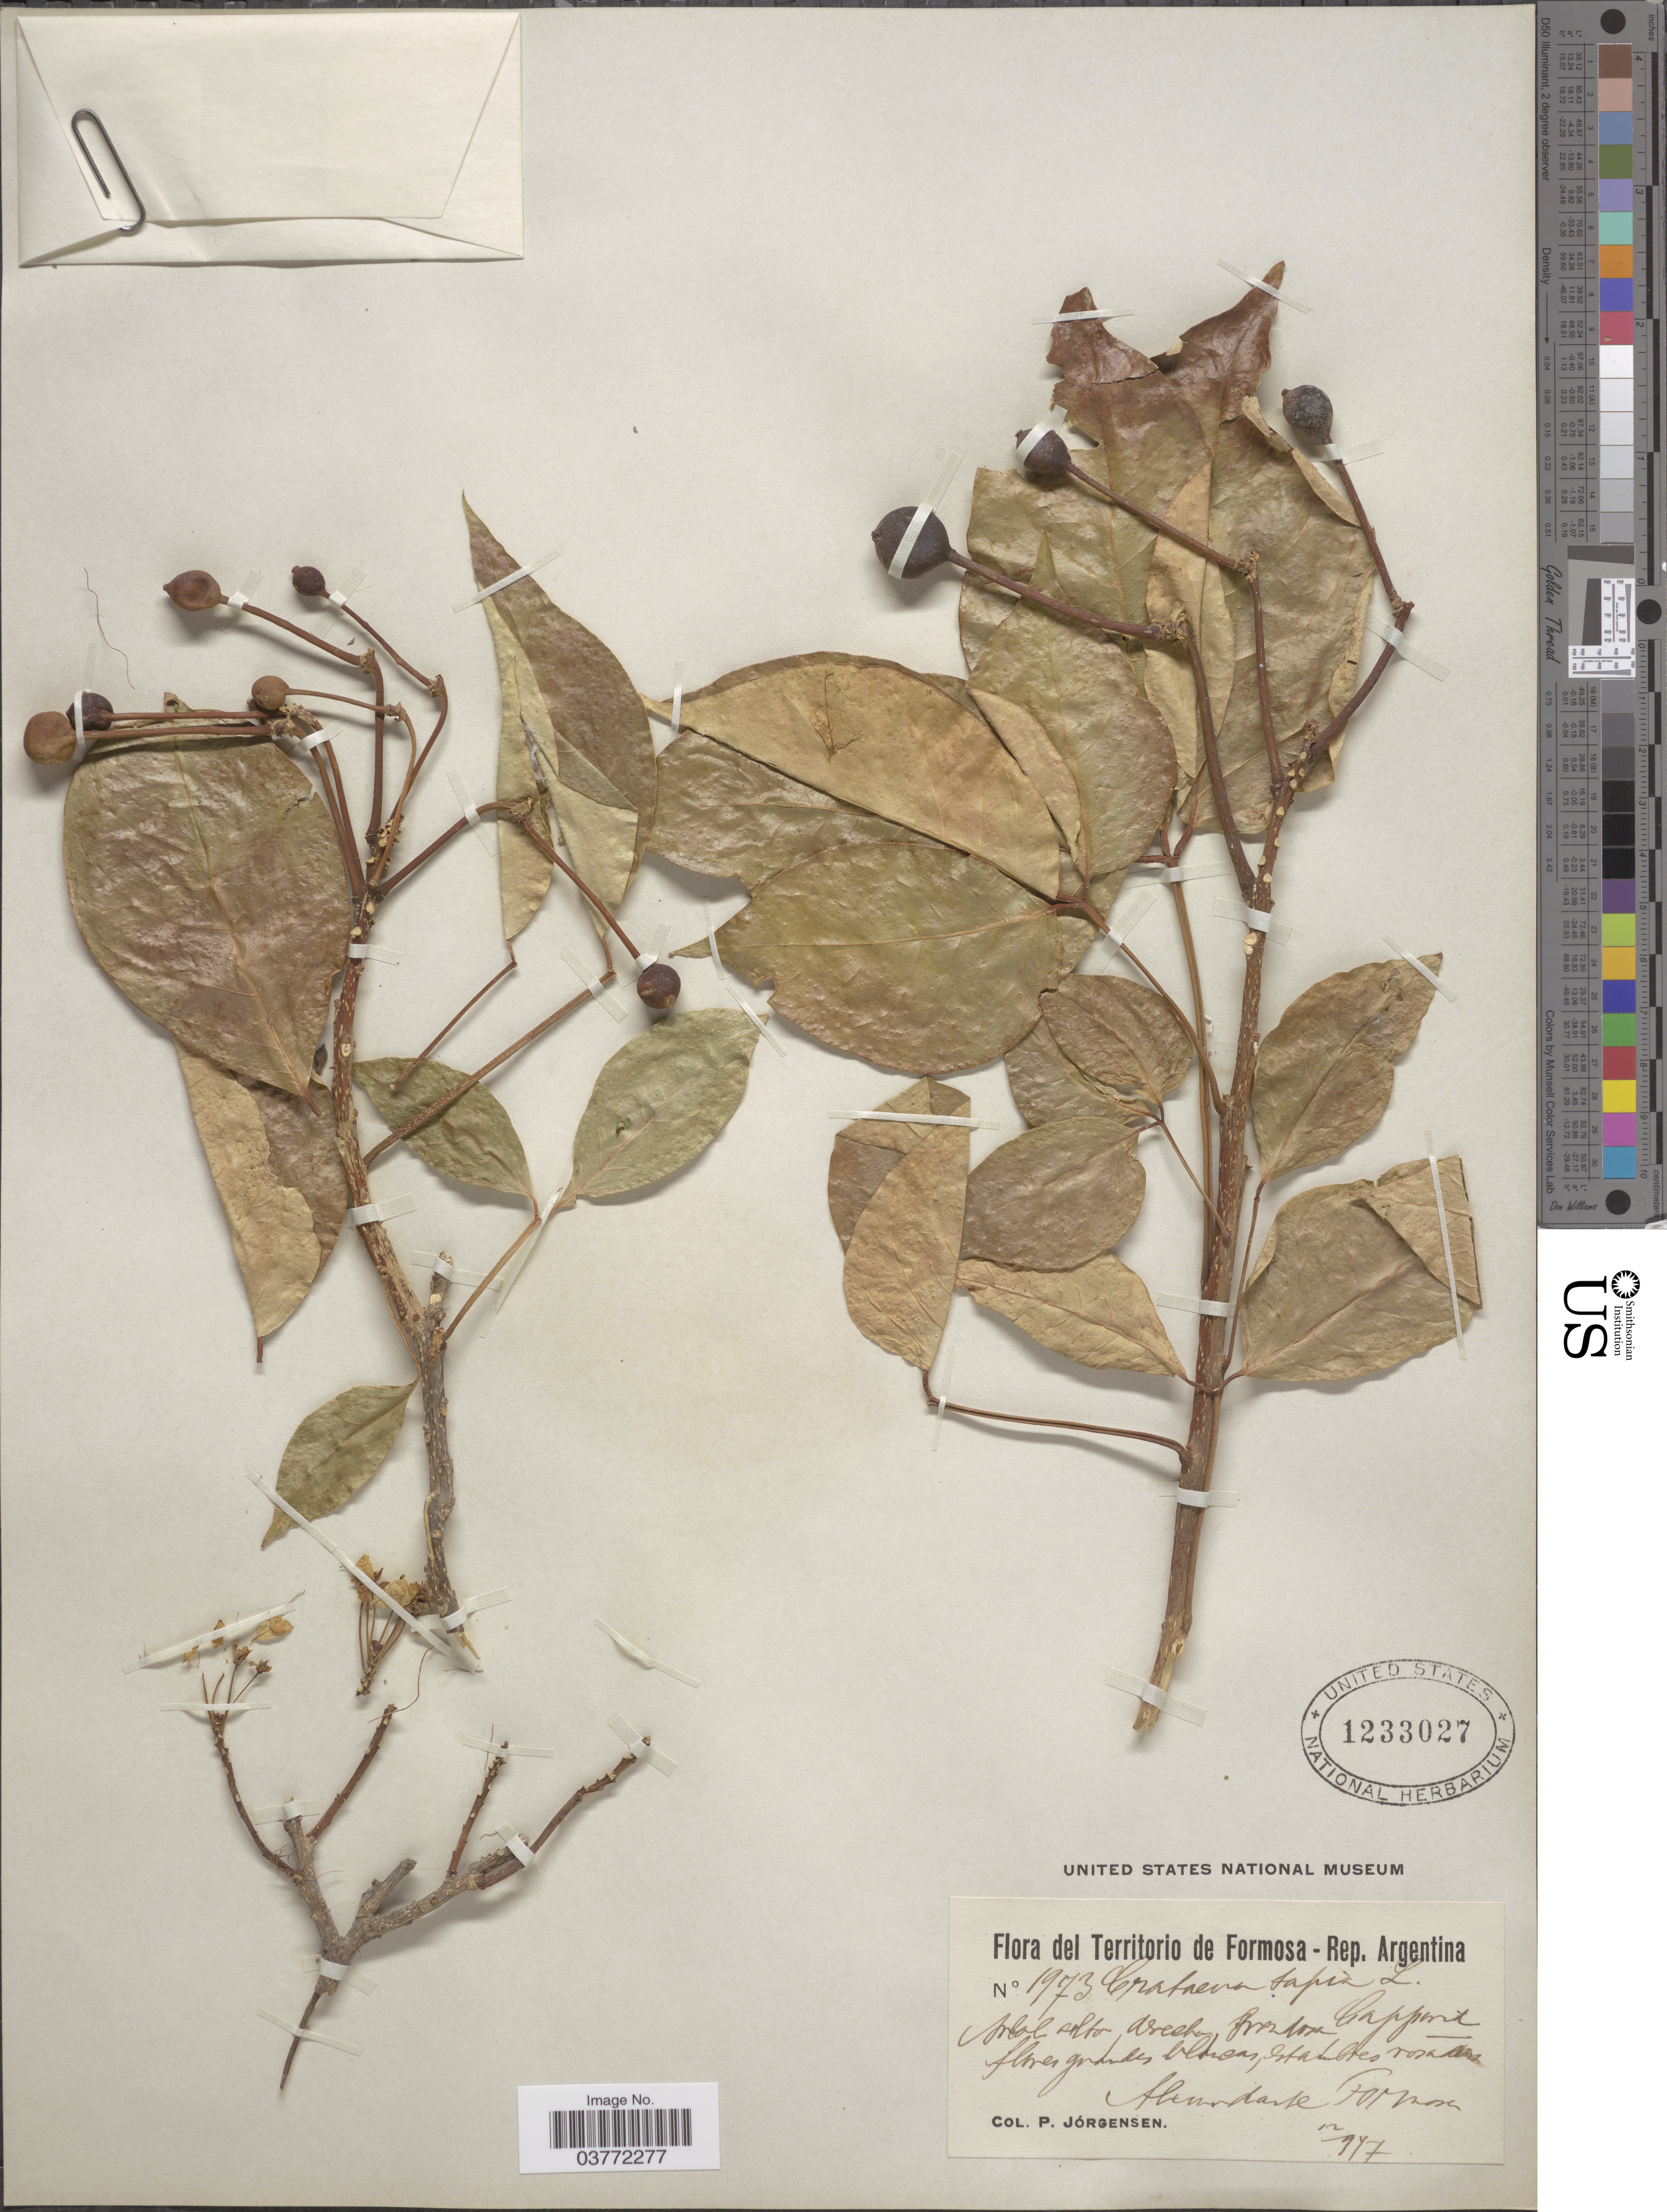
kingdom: Plantae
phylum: Tracheophyta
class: Magnoliopsida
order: Brassicales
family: Capparaceae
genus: Crateva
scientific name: Crateva tapia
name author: L.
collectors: P. Jörgensen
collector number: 1973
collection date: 1947-12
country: Argentina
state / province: Formosa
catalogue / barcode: US 1233027